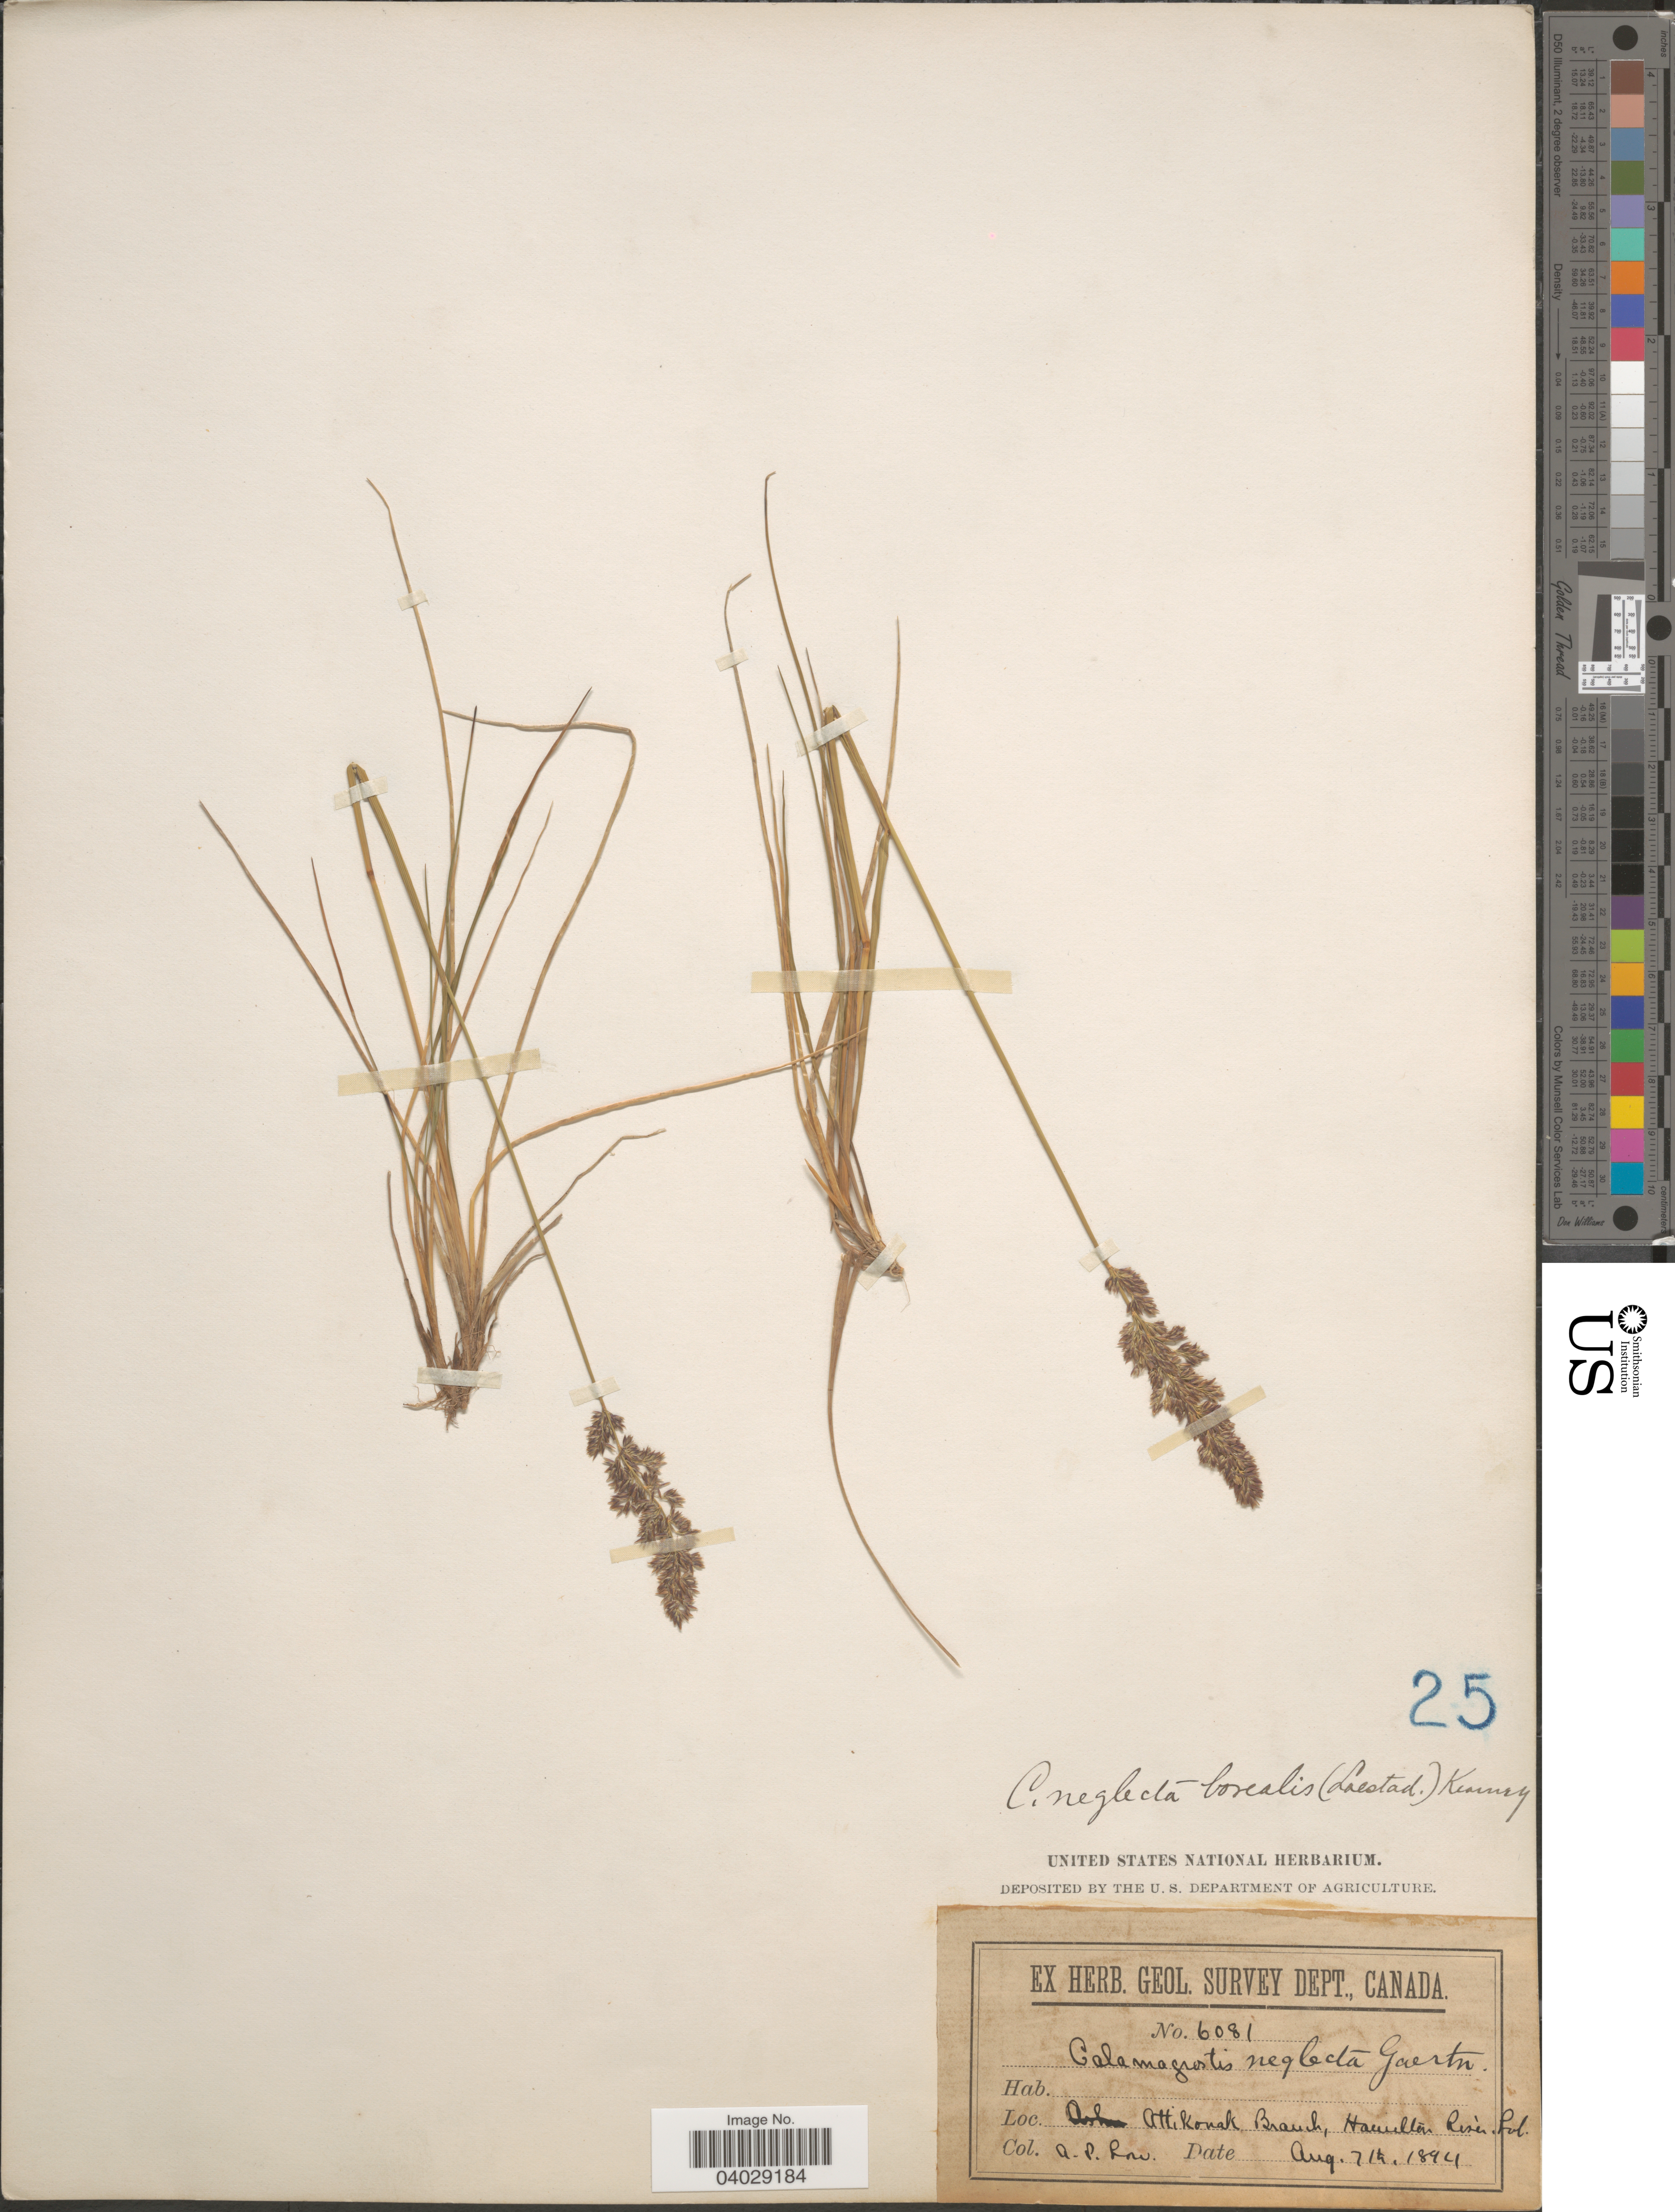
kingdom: Plantae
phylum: Tracheophyta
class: Liliopsida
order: Poales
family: Poaceae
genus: Calamagrostis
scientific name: Calamagrostis neglecta (Ehrh.) Gaertner et al.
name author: (Ehrhart) G. Gaertn. et al.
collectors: A. Low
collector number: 6081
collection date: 1894-08-07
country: United States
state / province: Colorado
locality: Attikonak Branch, Hamilton River.